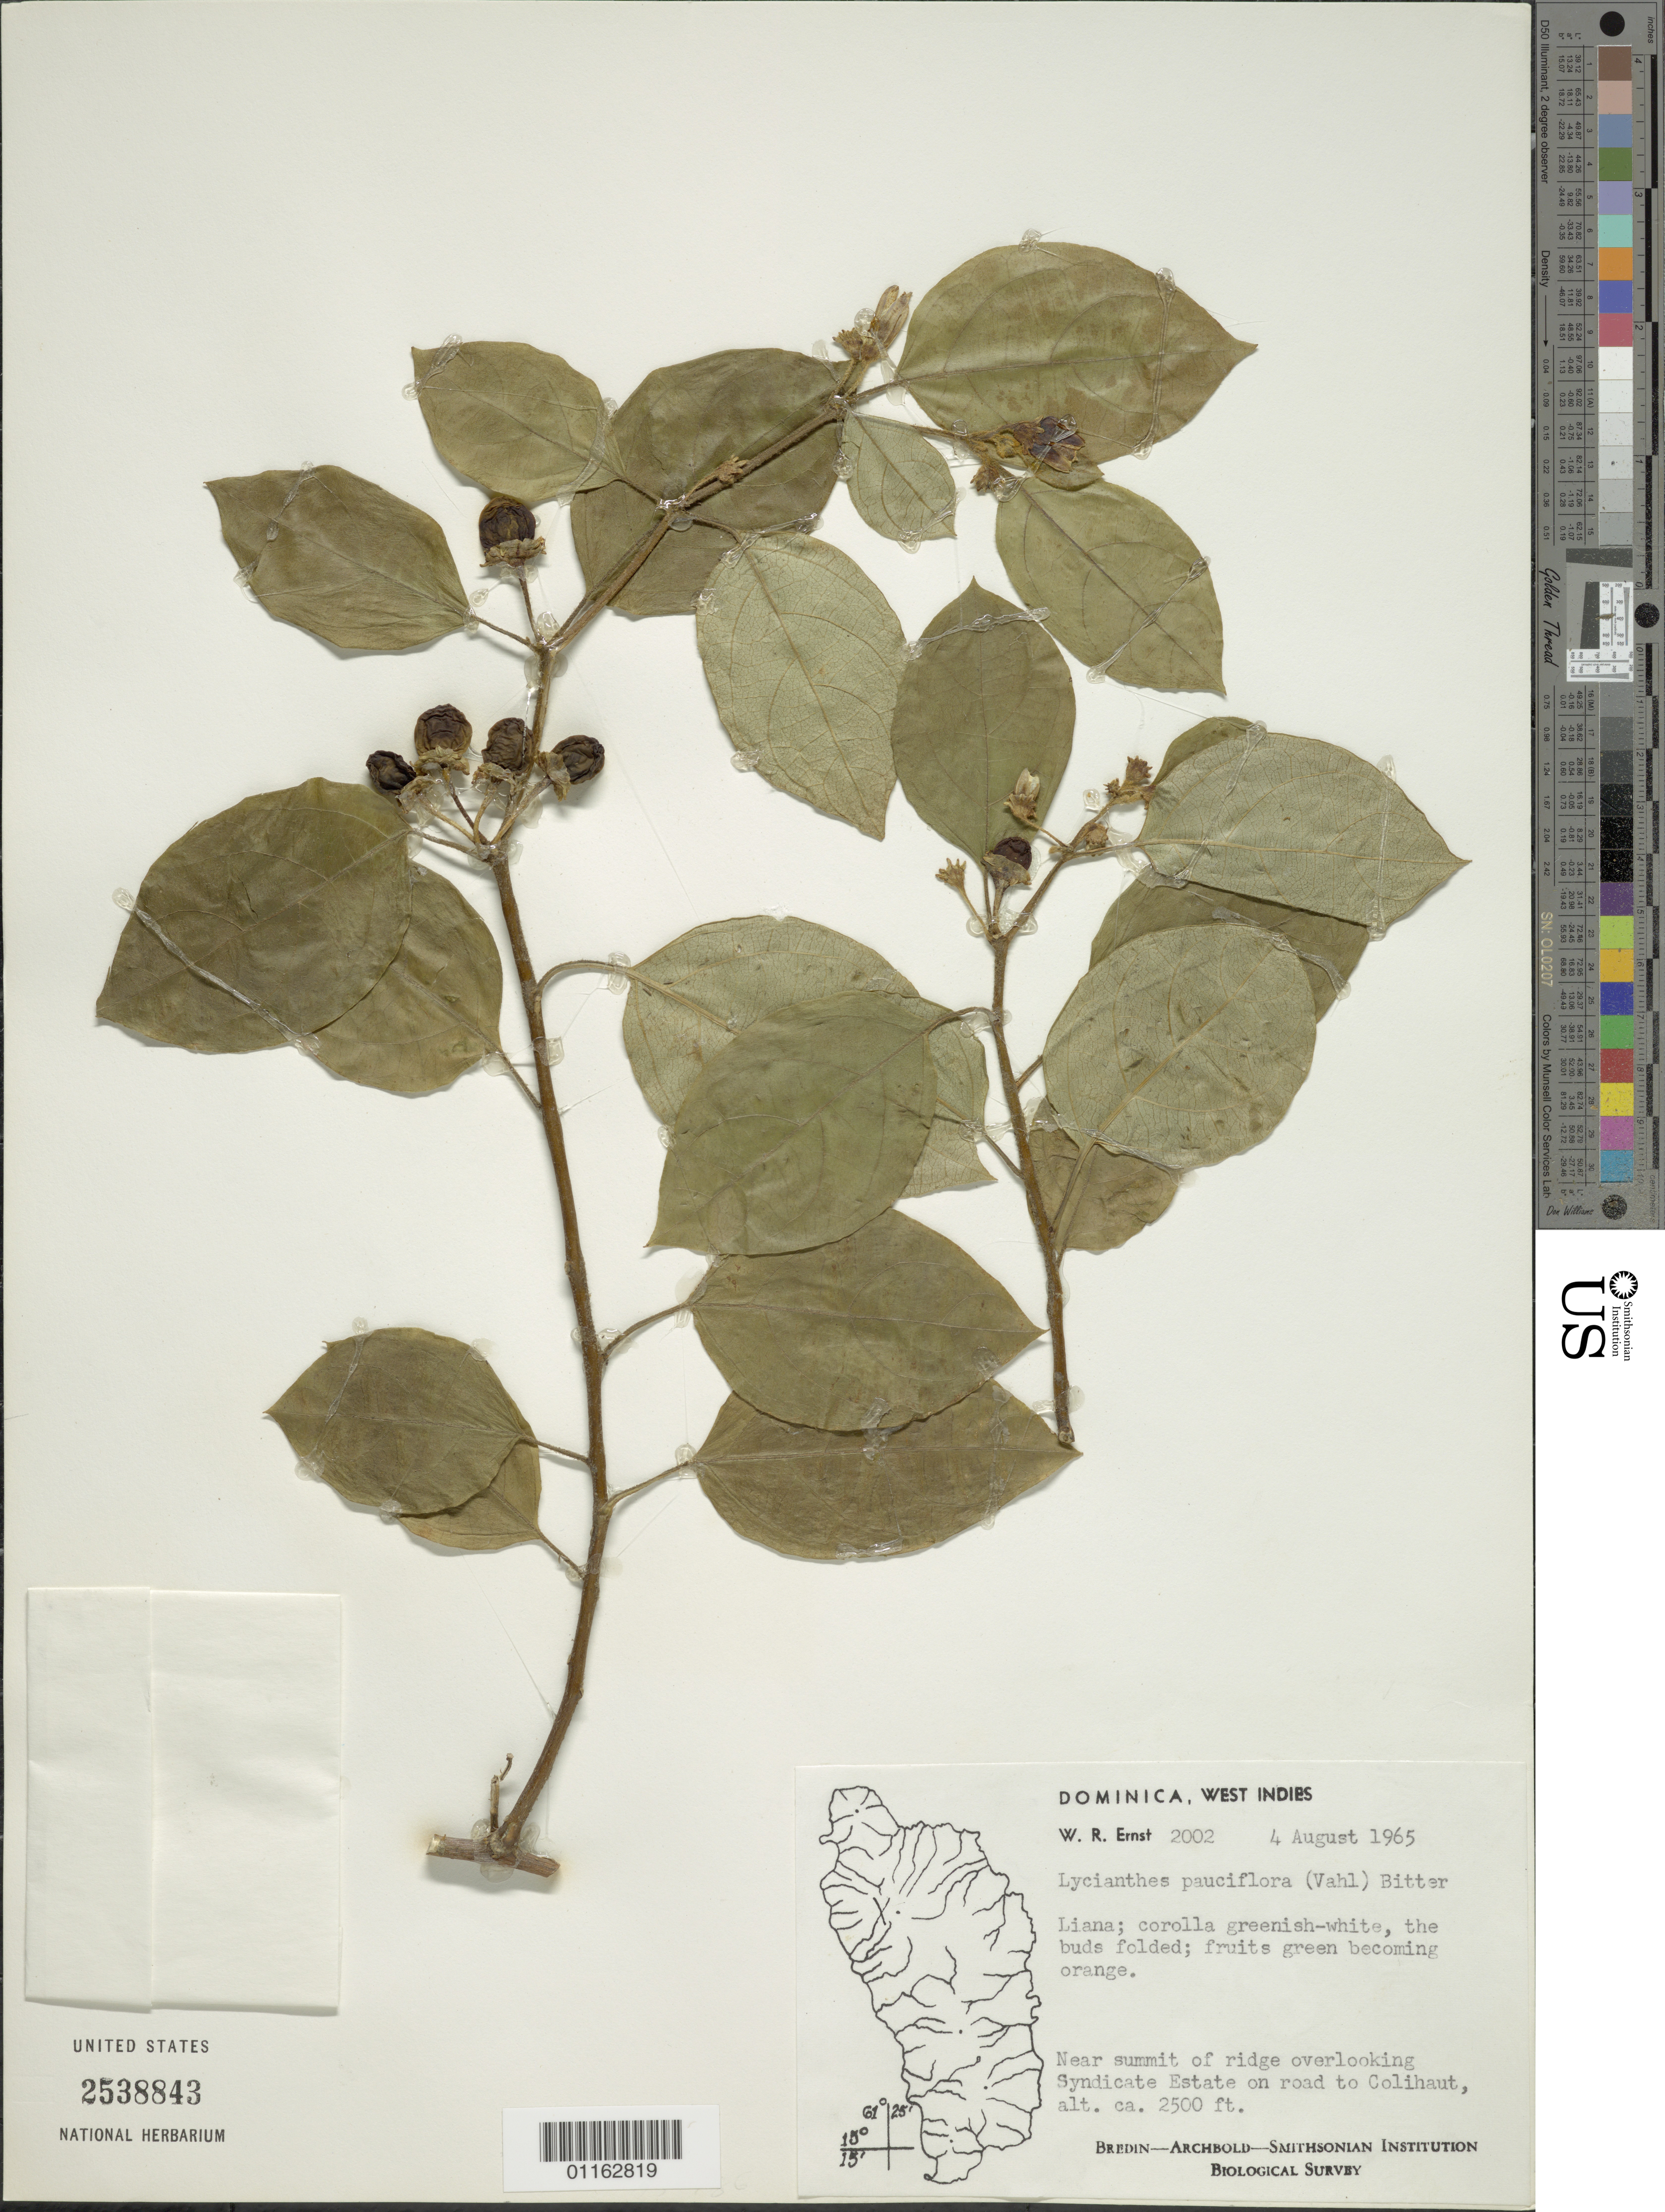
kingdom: Plantae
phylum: Tracheophyta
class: Magnoliopsida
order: Solanales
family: Solanaceae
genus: Lycianthes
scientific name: Lycianthes pauciflora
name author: (Vahl) Bitter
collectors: W. R. Ernst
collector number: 2002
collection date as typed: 04 Aug 1965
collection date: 1965-08-04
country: Dominica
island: Dominica I.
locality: Near summi of ridge overlooking Syndicate Estate on the road to Colihaut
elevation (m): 762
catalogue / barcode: US 2538843